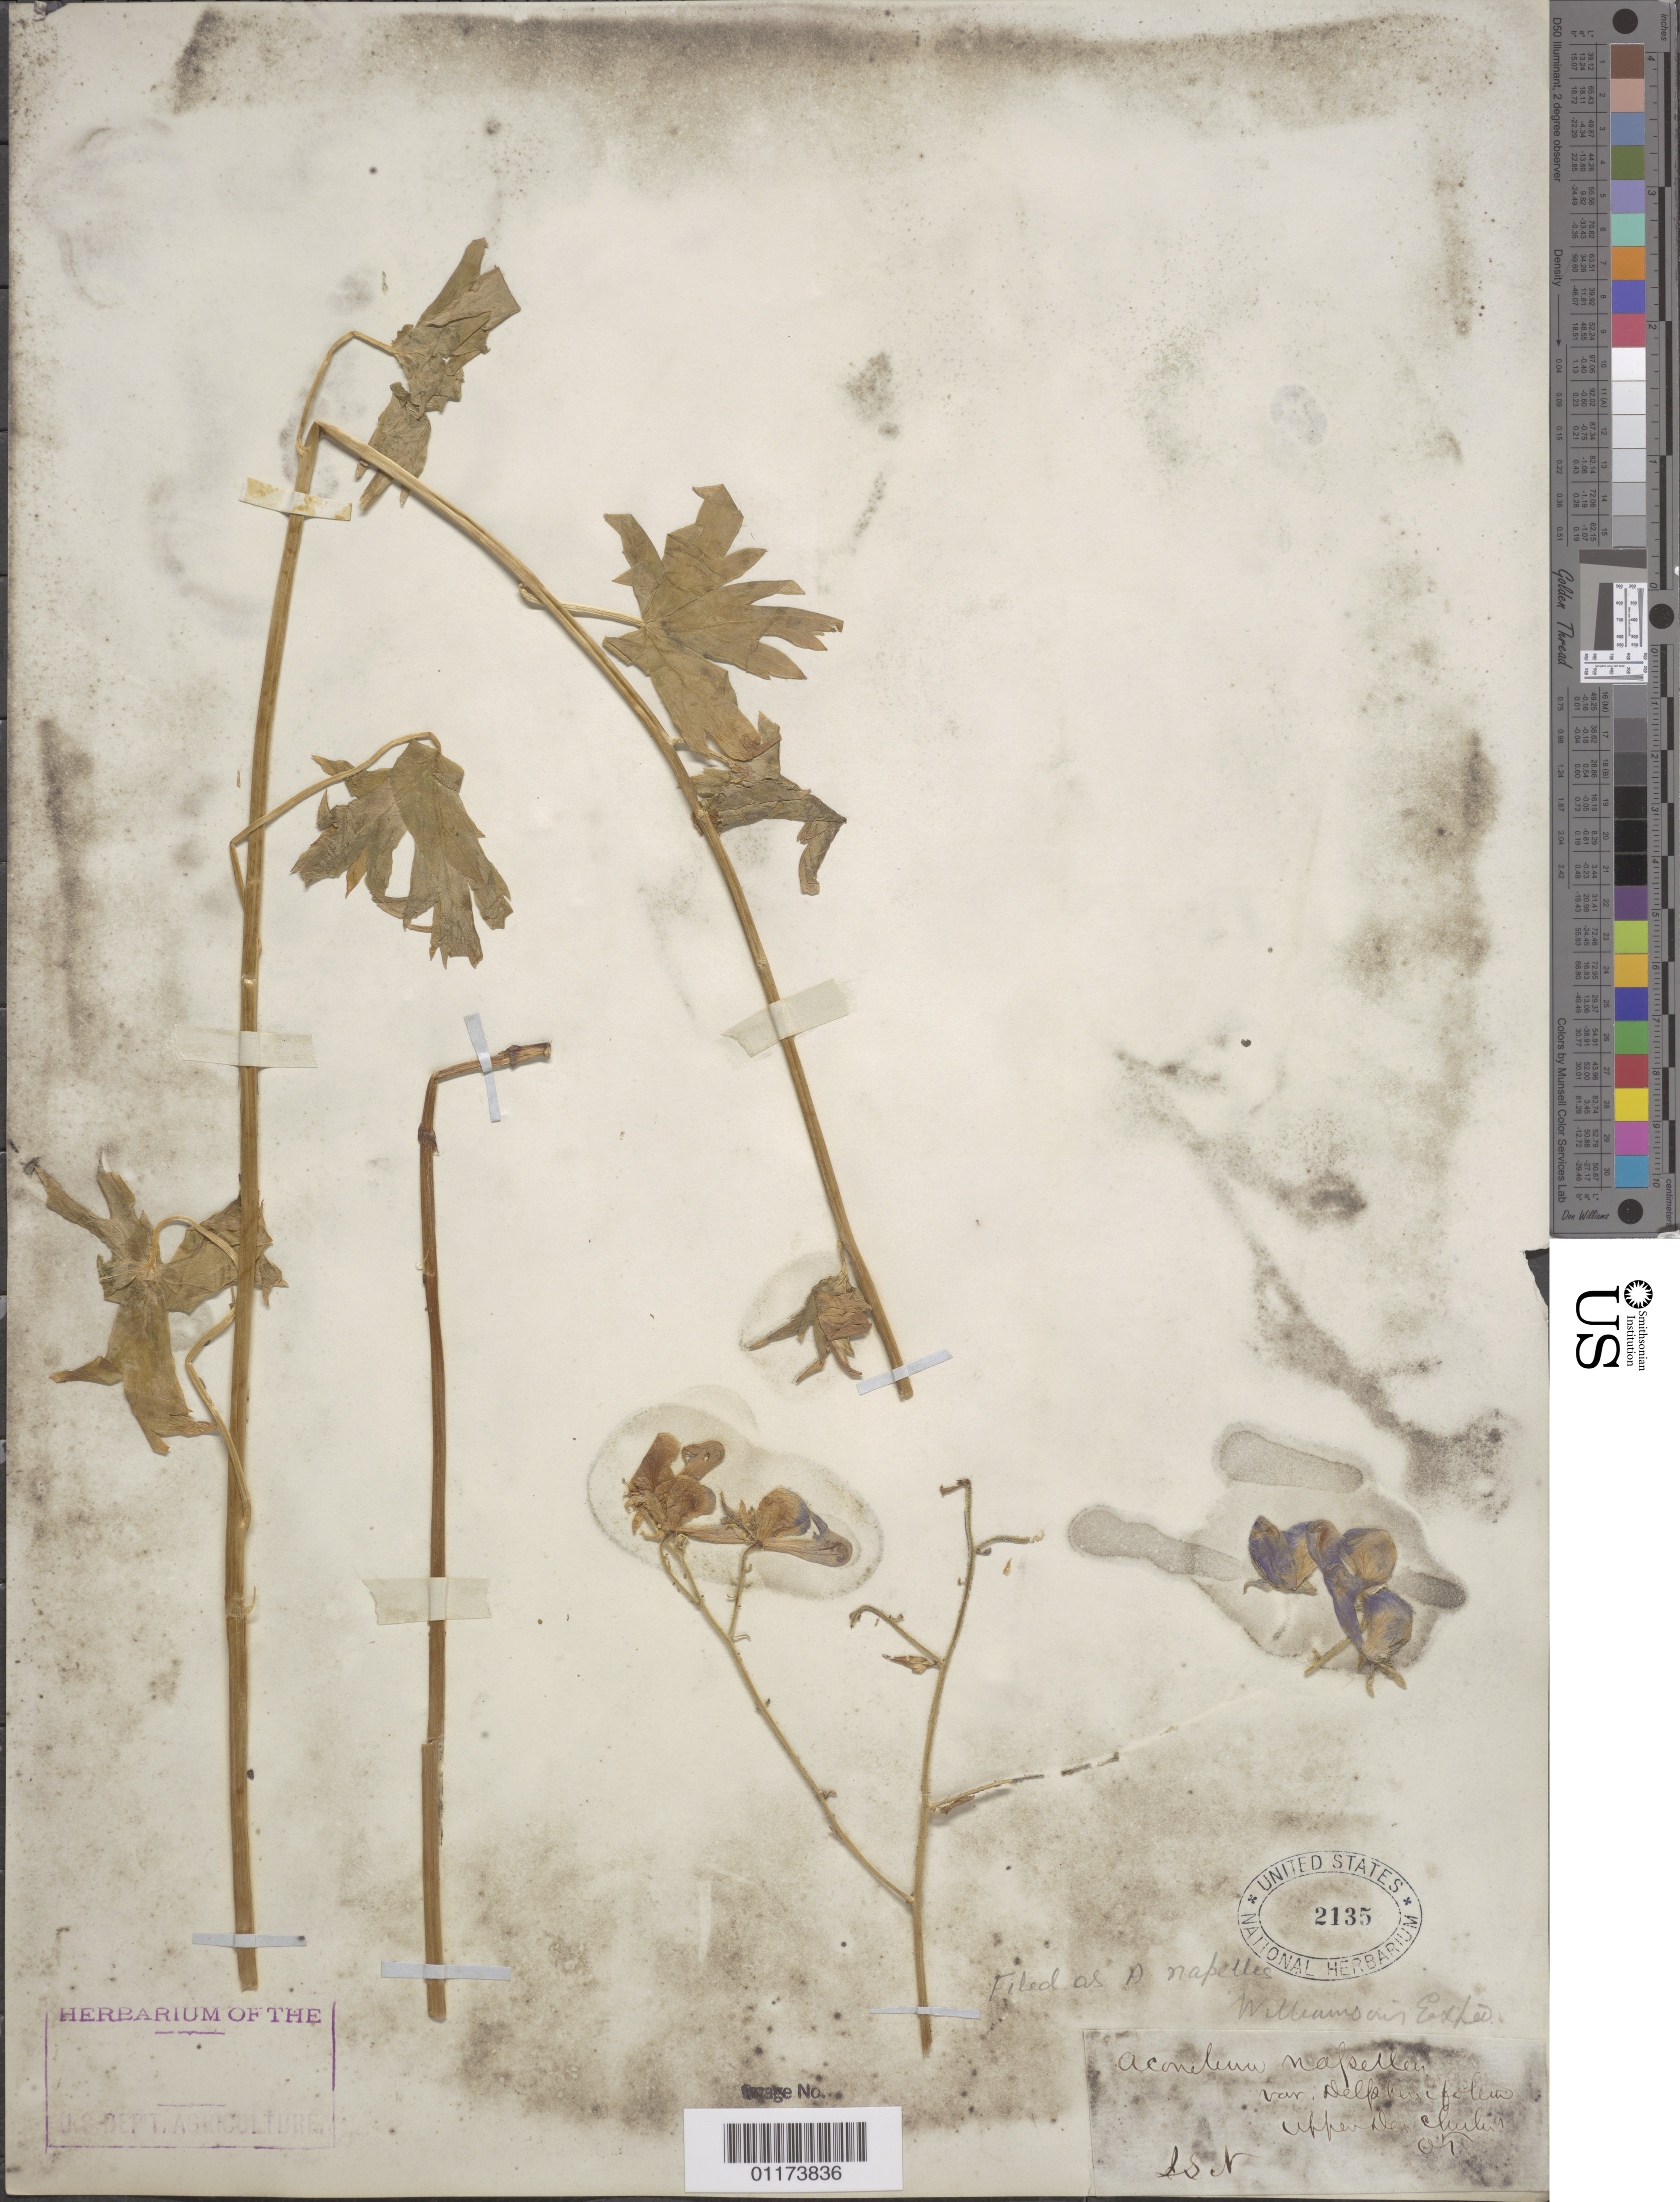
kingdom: Plantae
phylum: Tracheophyta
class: Magnoliopsida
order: Ranunculales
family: Ranunculaceae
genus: Aconitum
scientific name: Aconitum napellus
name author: L.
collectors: -. Newberry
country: United States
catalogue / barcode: US 2135